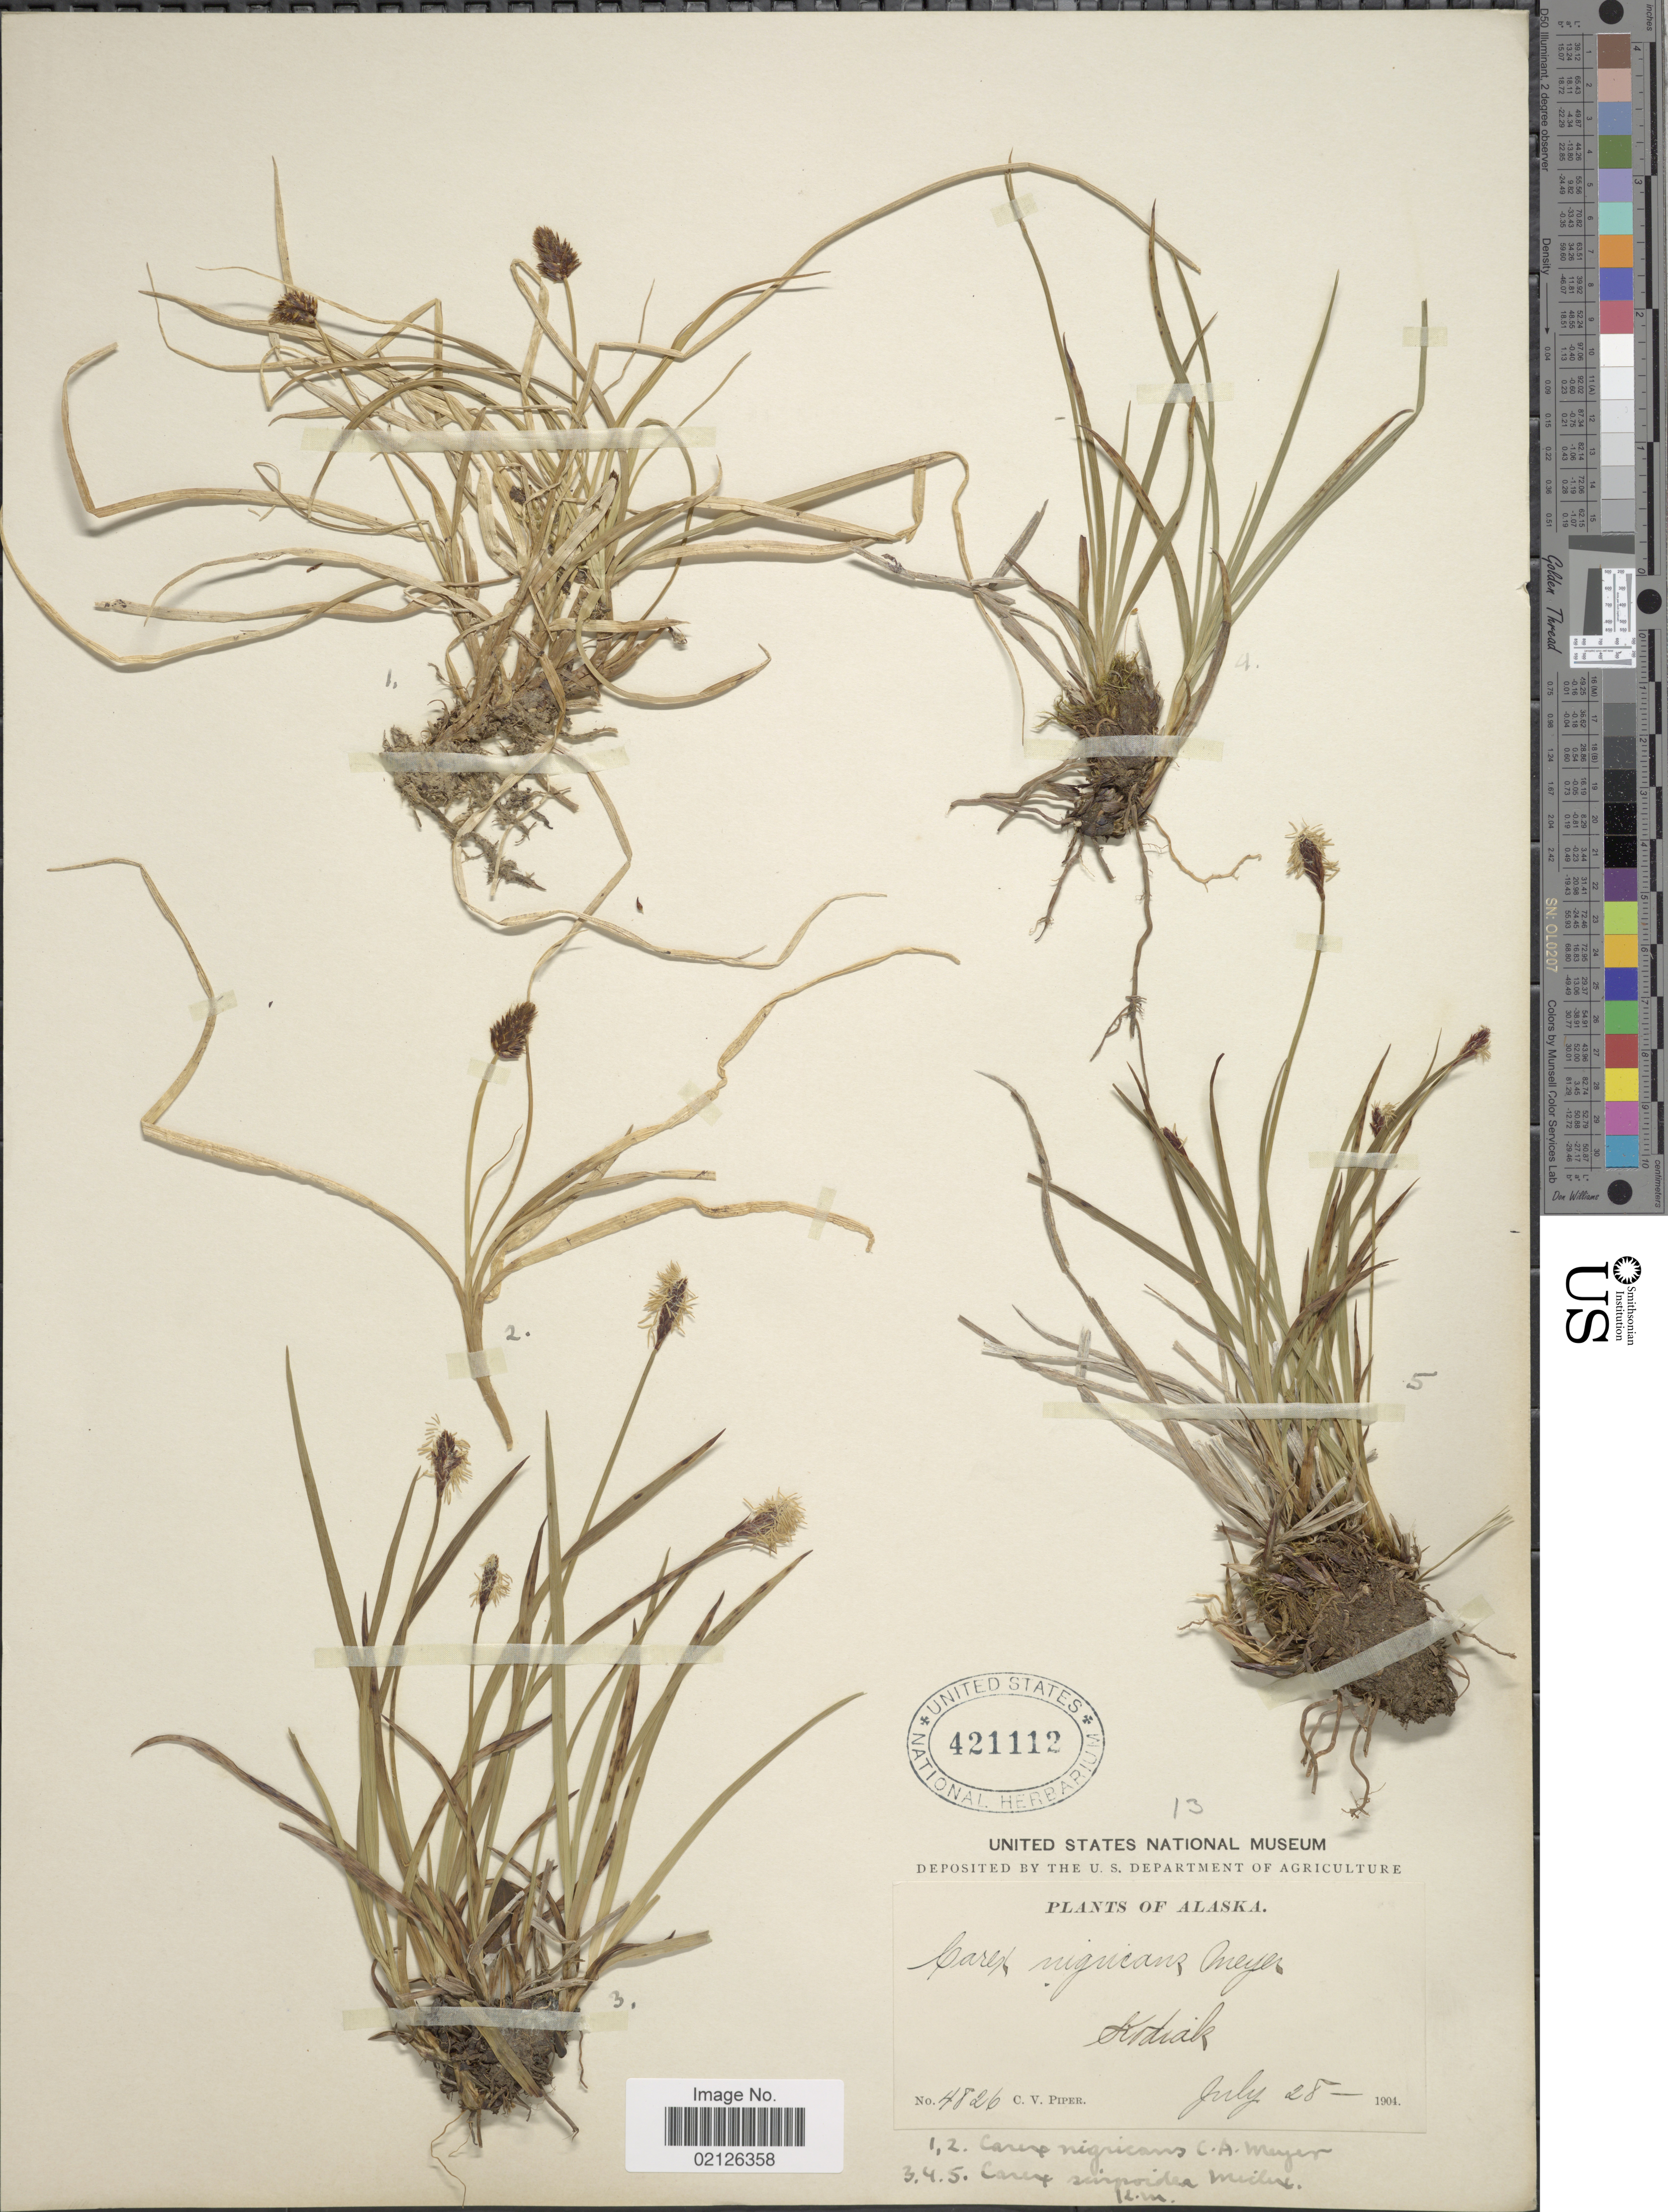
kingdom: Plantae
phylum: Tracheophyta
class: Liliopsida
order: Poales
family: Cyperaceae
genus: Carex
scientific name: Carex nigricans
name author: C.A. Mey.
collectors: C. V. Piper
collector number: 4826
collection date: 1904-07-28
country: United States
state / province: Alaska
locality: Kodiak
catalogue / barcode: US 421112